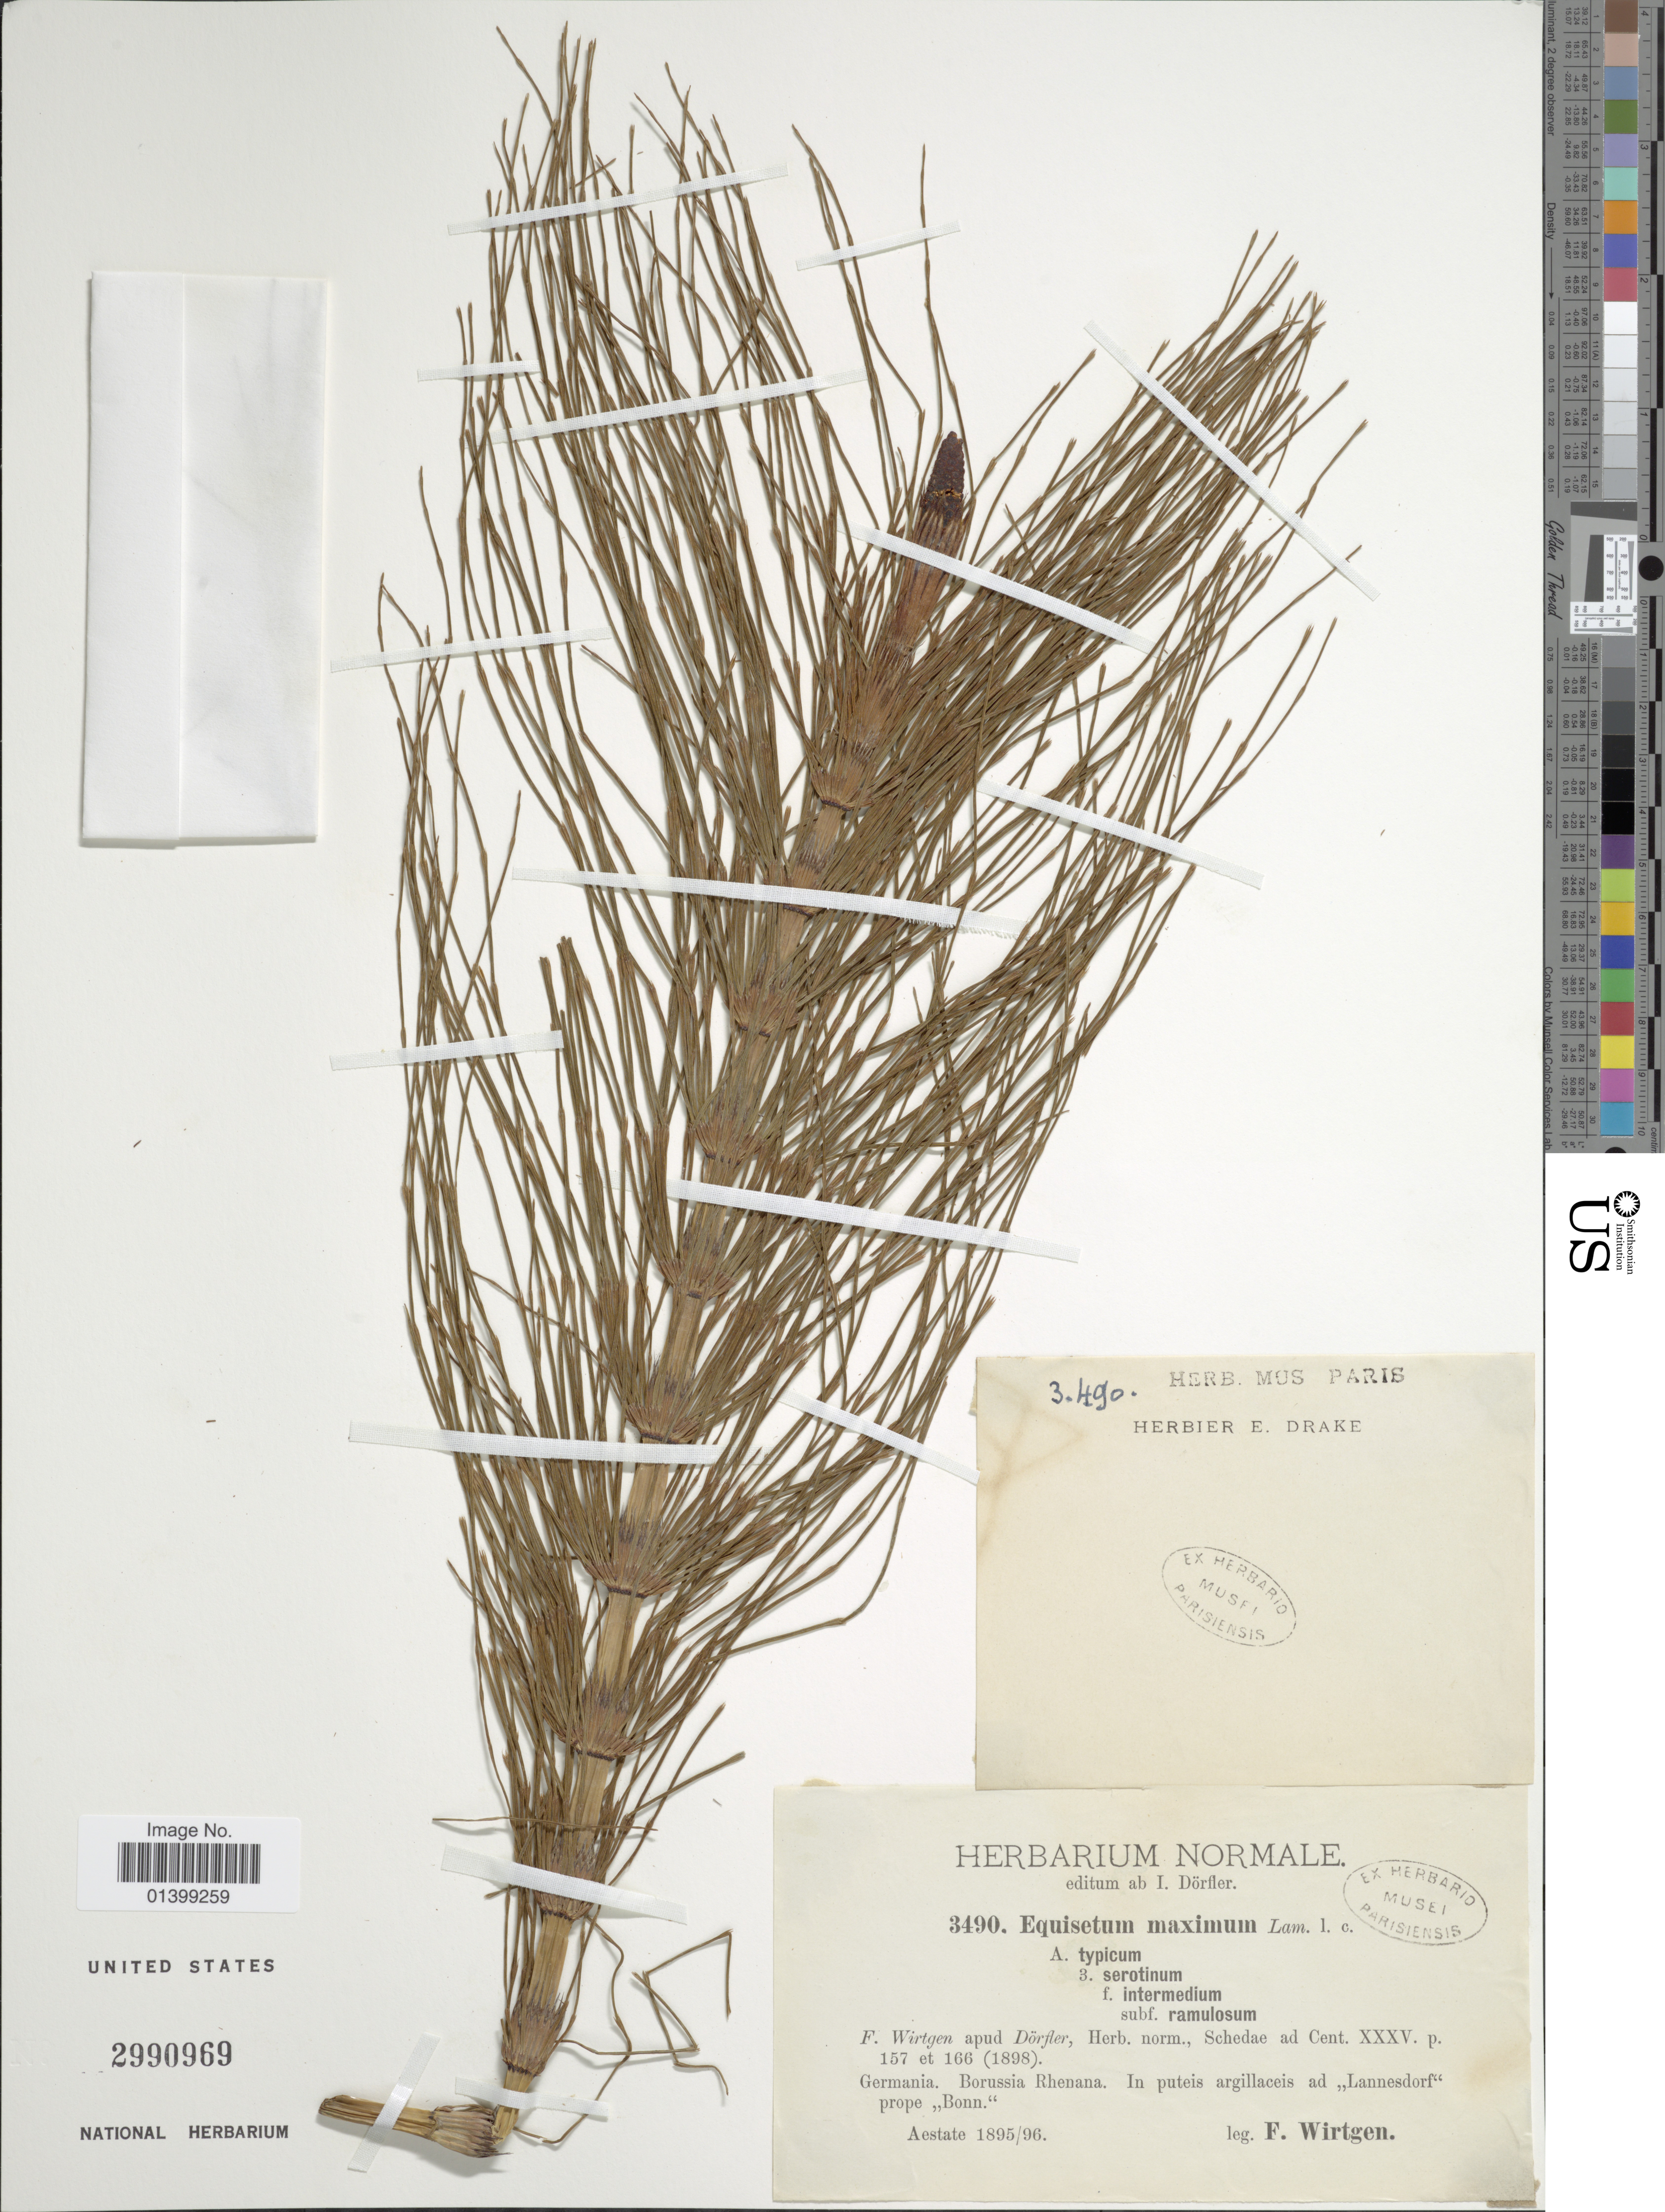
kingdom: Plantae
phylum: Tracheophyta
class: Polypodiopsida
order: Equisetales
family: Equisetaceae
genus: Equisetum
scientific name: Equisetum telmateia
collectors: F. Wirtgen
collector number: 3490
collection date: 1895/1896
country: Germany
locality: Borussia Rhenana, In puteis argillaceis ad ,, Lannesdorf' prope ,,Bonn'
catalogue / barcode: US 2990969